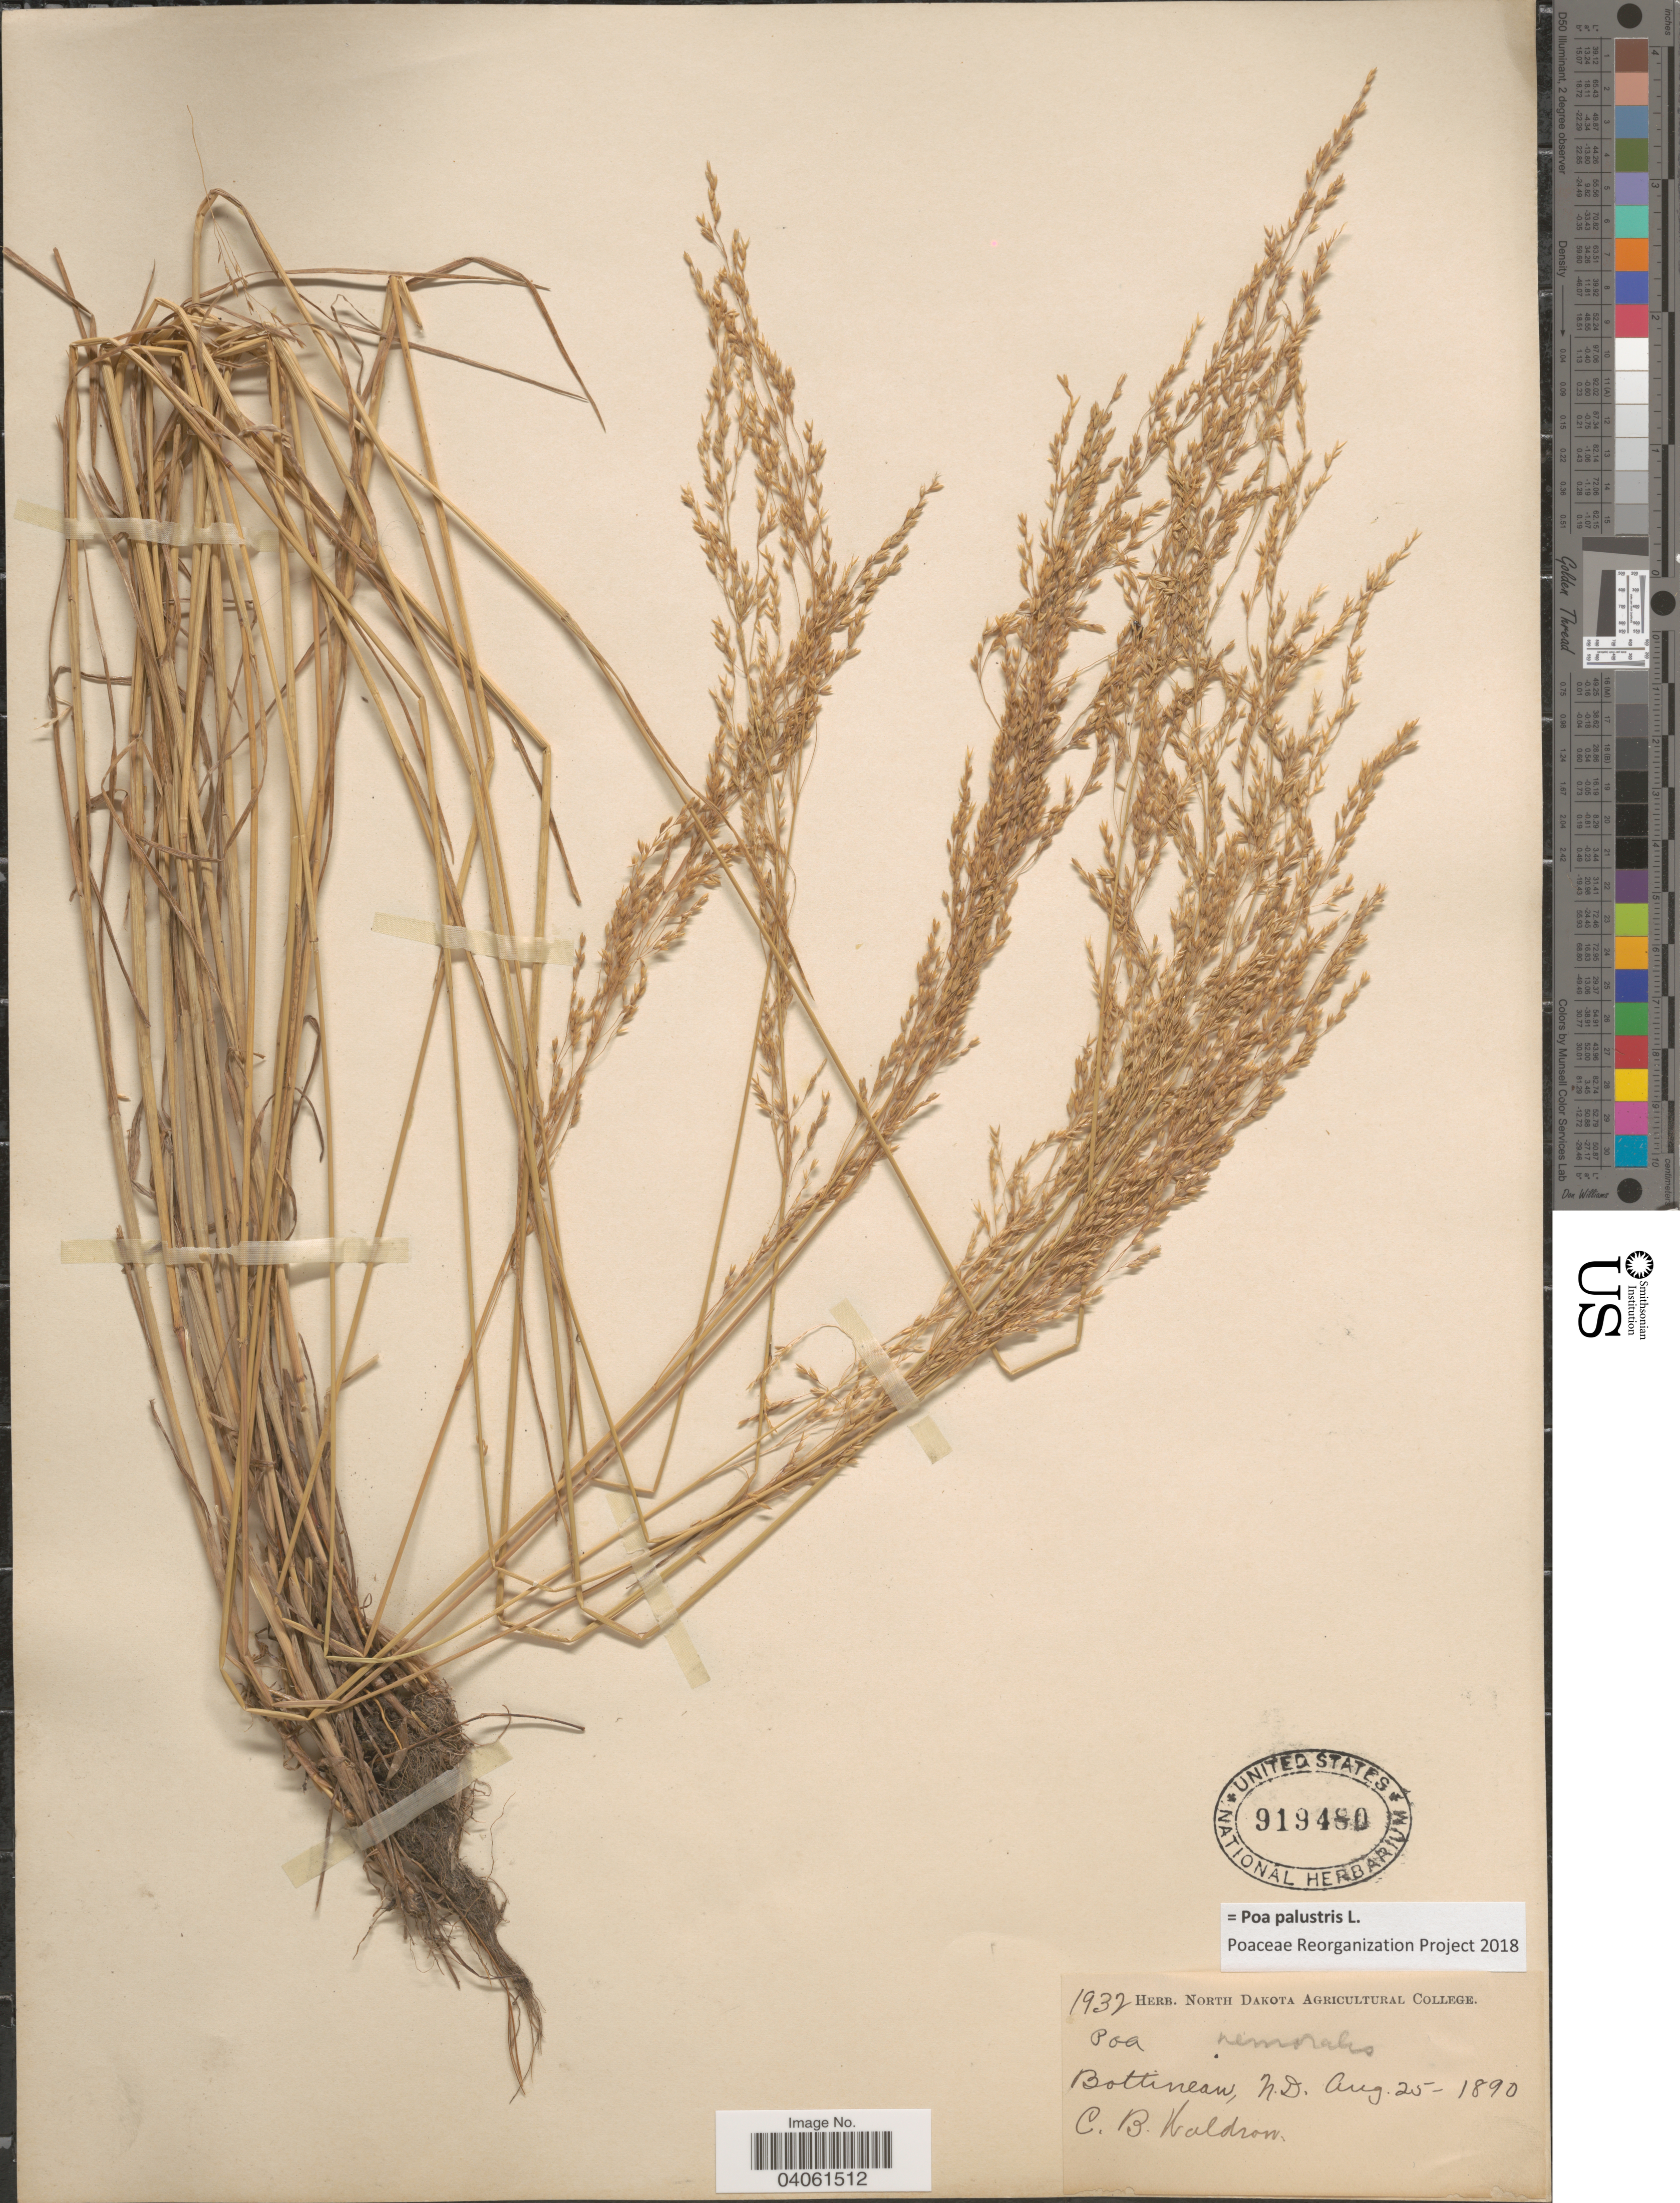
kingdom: Plantae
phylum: Tracheophyta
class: Liliopsida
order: Poales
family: Poaceae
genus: Poa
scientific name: Poa palustris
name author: L.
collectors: C. Waldron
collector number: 1932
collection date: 1890-08-25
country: United States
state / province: North Dakota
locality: Bottineau.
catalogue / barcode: US 919480